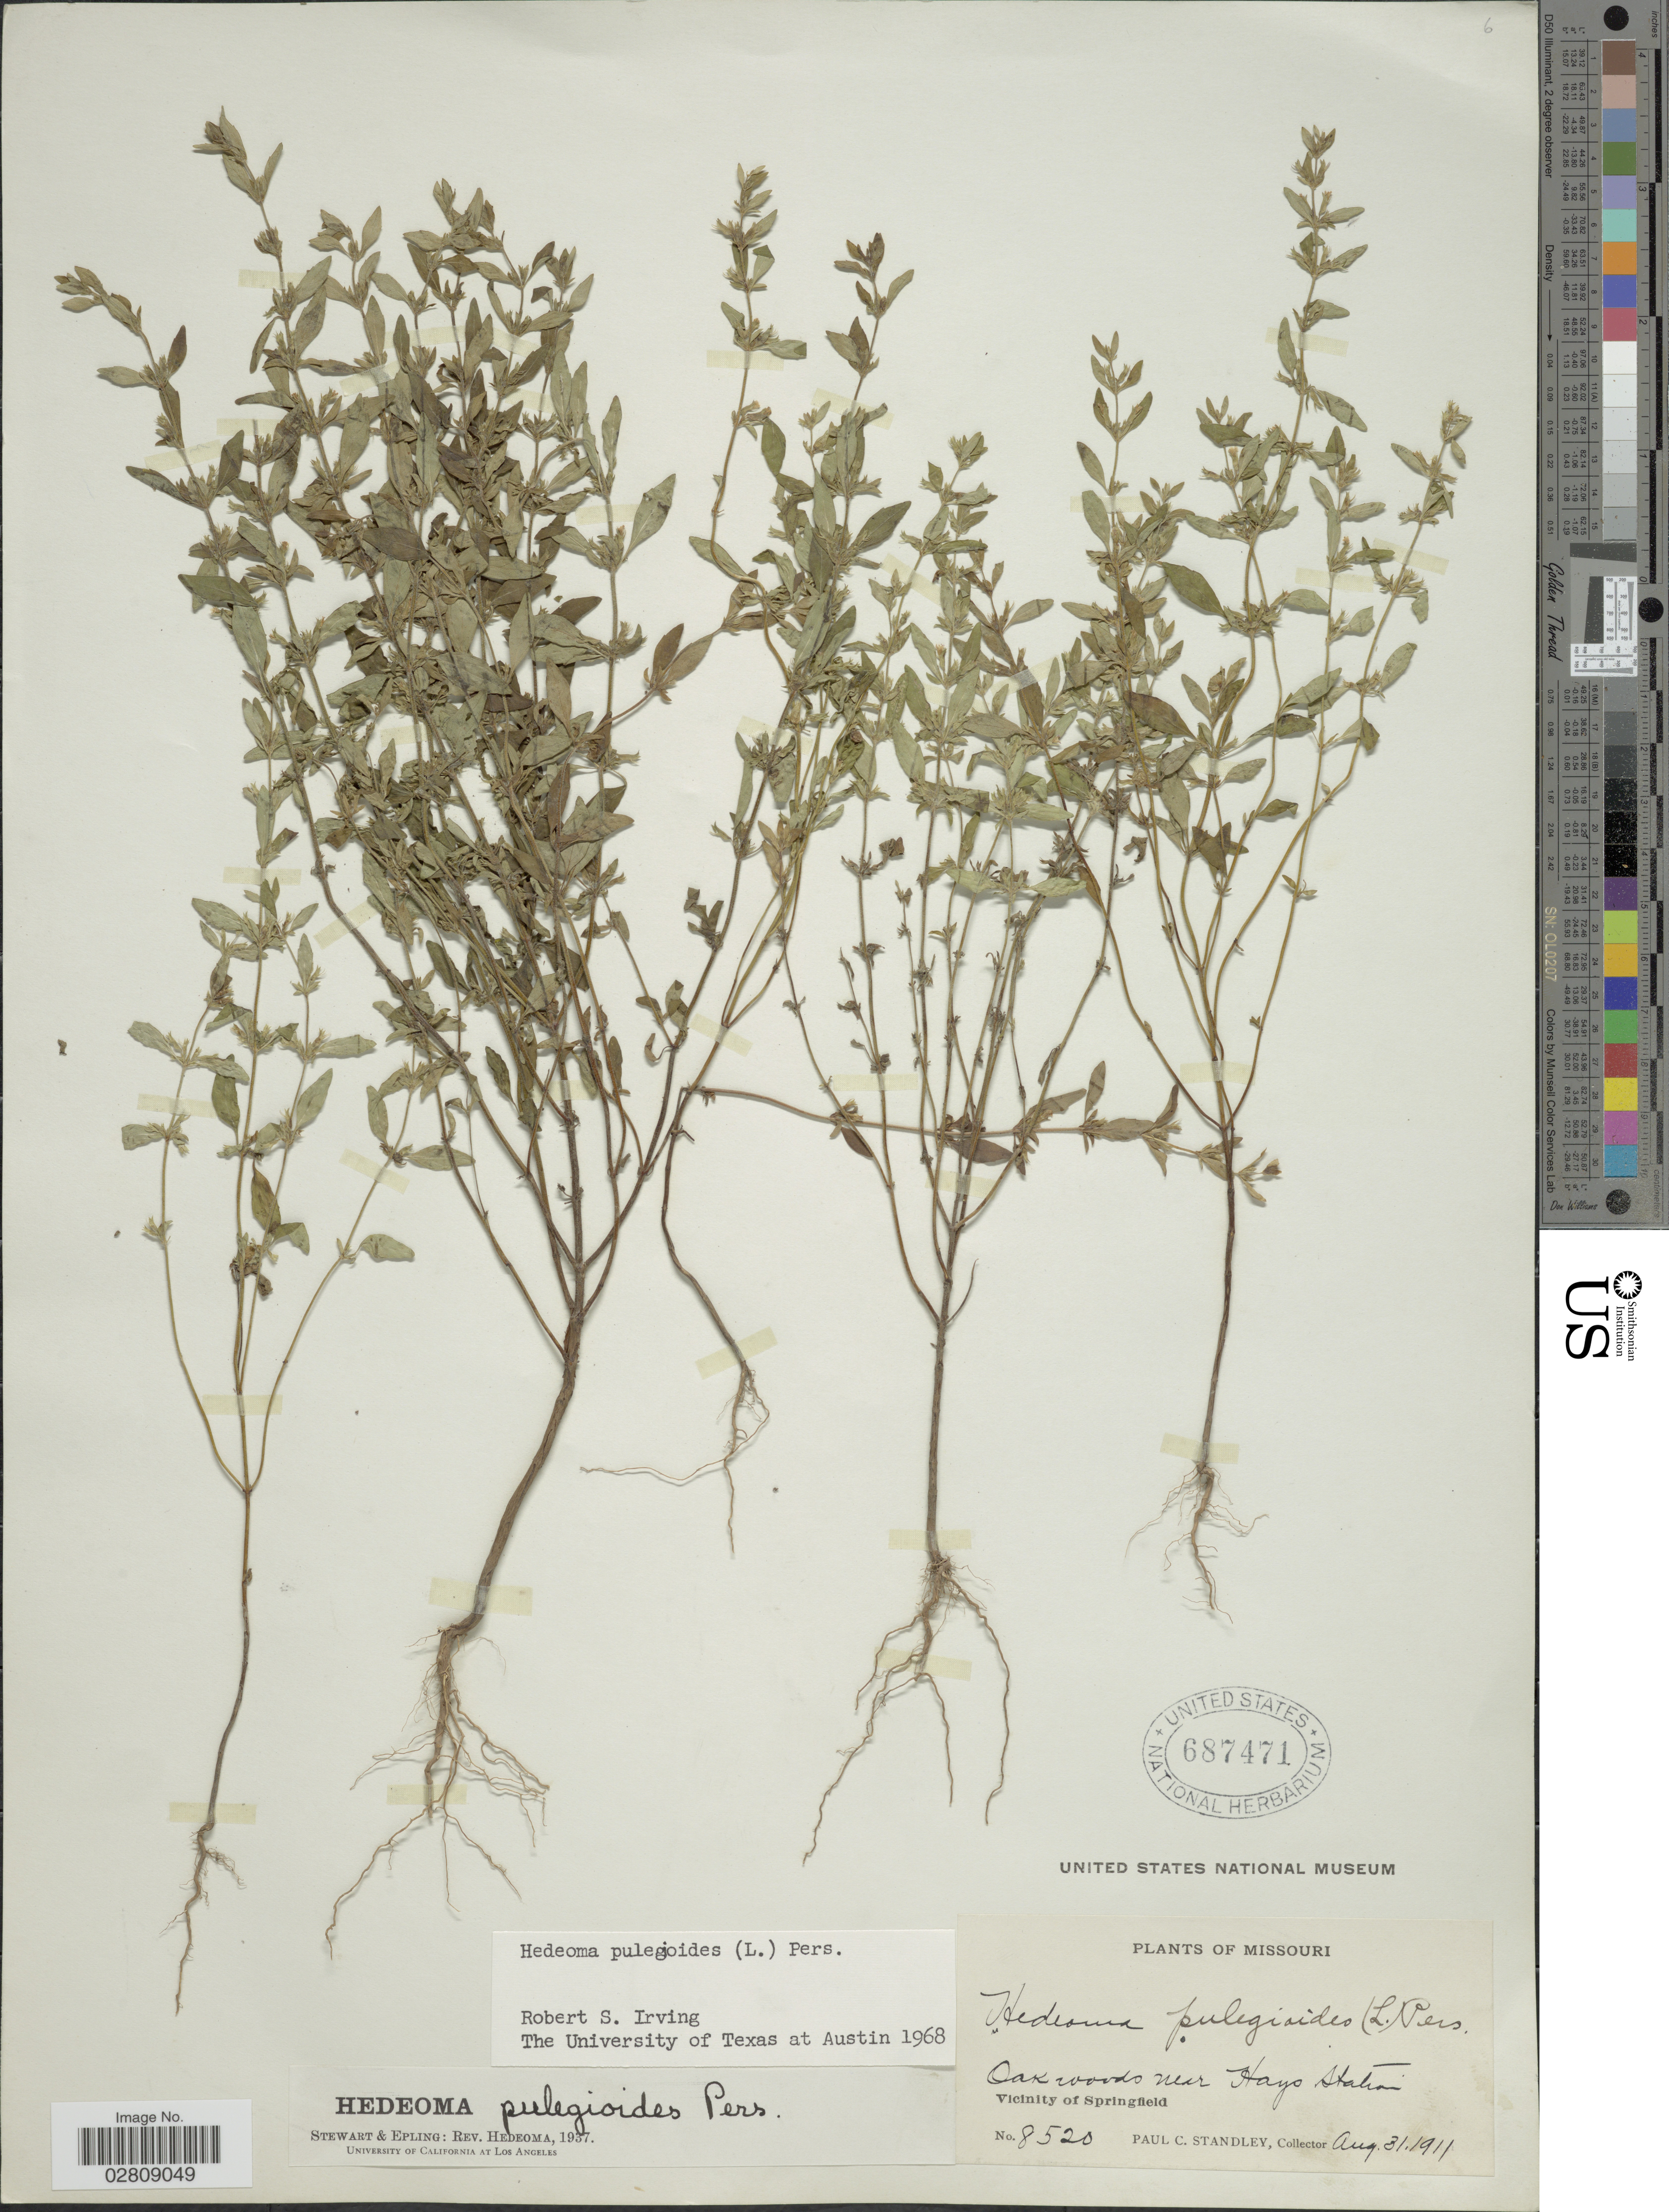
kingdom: Plantae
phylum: Tracheophyta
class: Magnoliopsida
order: Lamiales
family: Lamiaceae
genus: Hedeoma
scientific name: Hedeoma pulegioides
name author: (L.) Pers.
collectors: P. C. Standley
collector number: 8520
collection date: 1911-08-31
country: United States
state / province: Missouri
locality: Oak woods near Hays Station, Vicinity of Springfield.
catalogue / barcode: US 687471